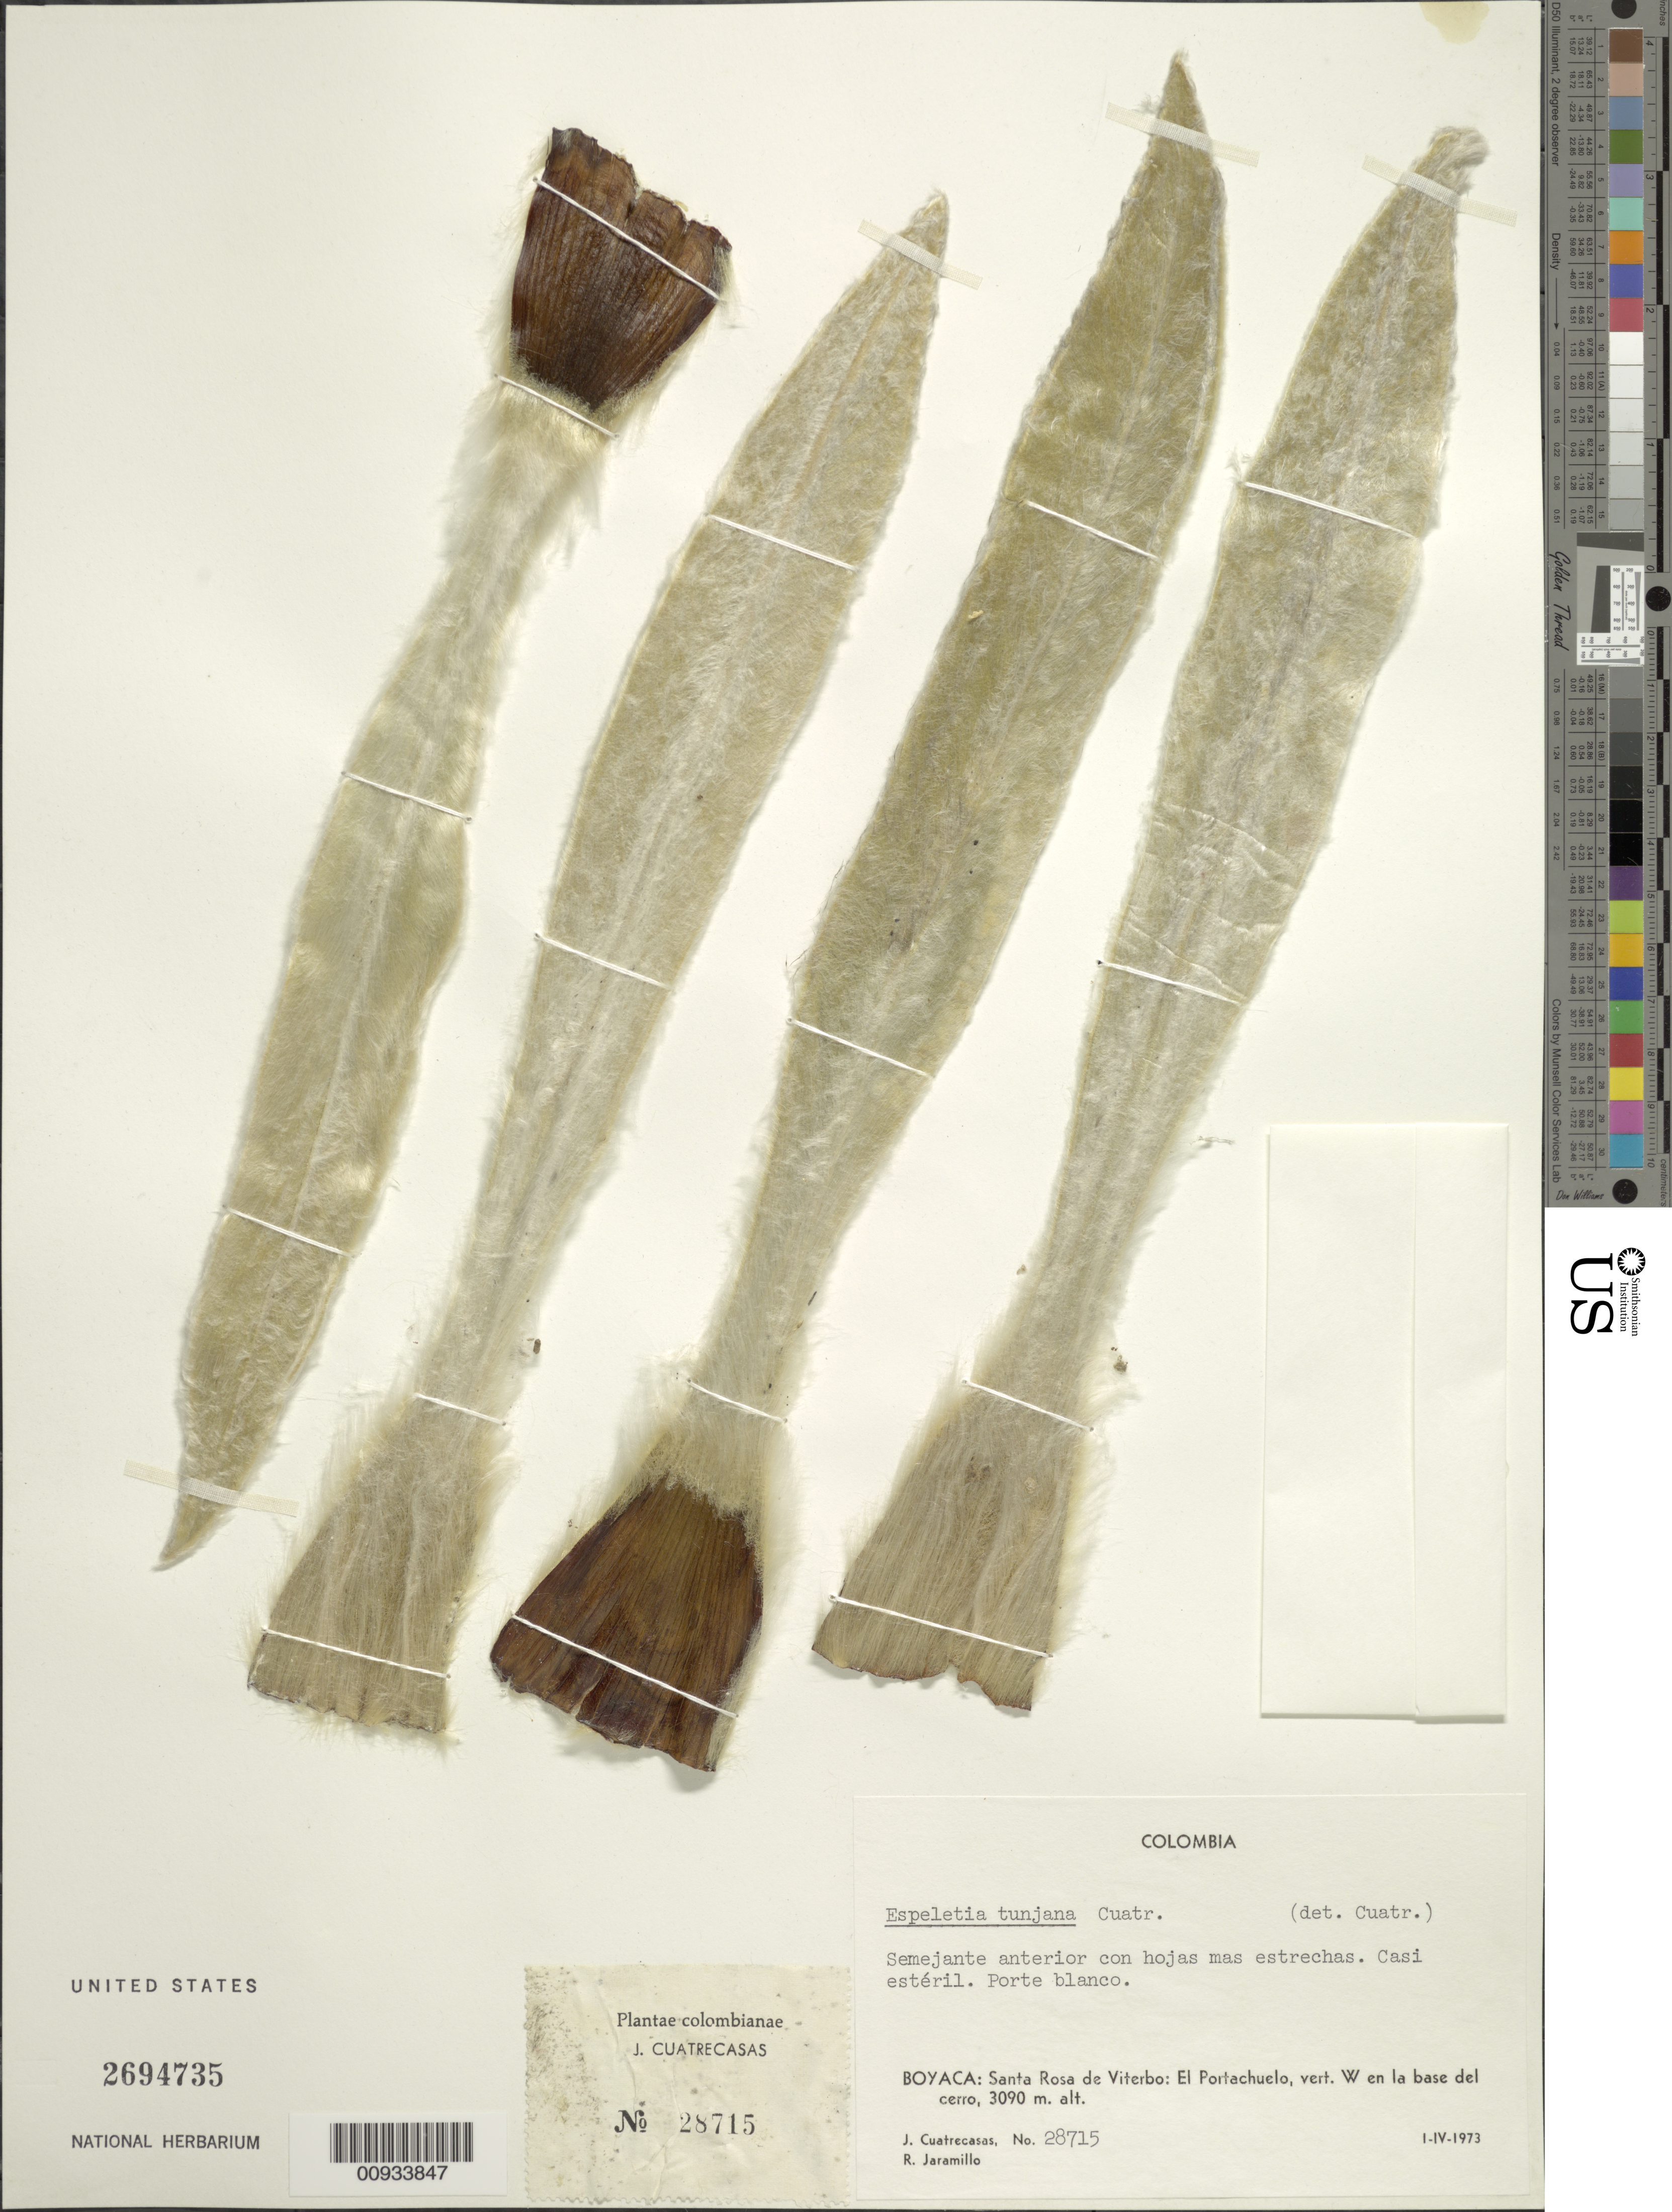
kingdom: Plantae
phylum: Tracheophyta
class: Magnoliopsida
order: Asterales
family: Asteraceae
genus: Espeletia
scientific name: Espeletia tunjana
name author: Cuatrec.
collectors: J. Cuatrecasas & R. Jaramillo M.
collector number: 28715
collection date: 1973-04-01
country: Colombia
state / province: Boyacá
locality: Santa Rosa de Viterbo, El Portachuelo, vert. W en la base del cerro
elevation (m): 3090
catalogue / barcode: US 2694735